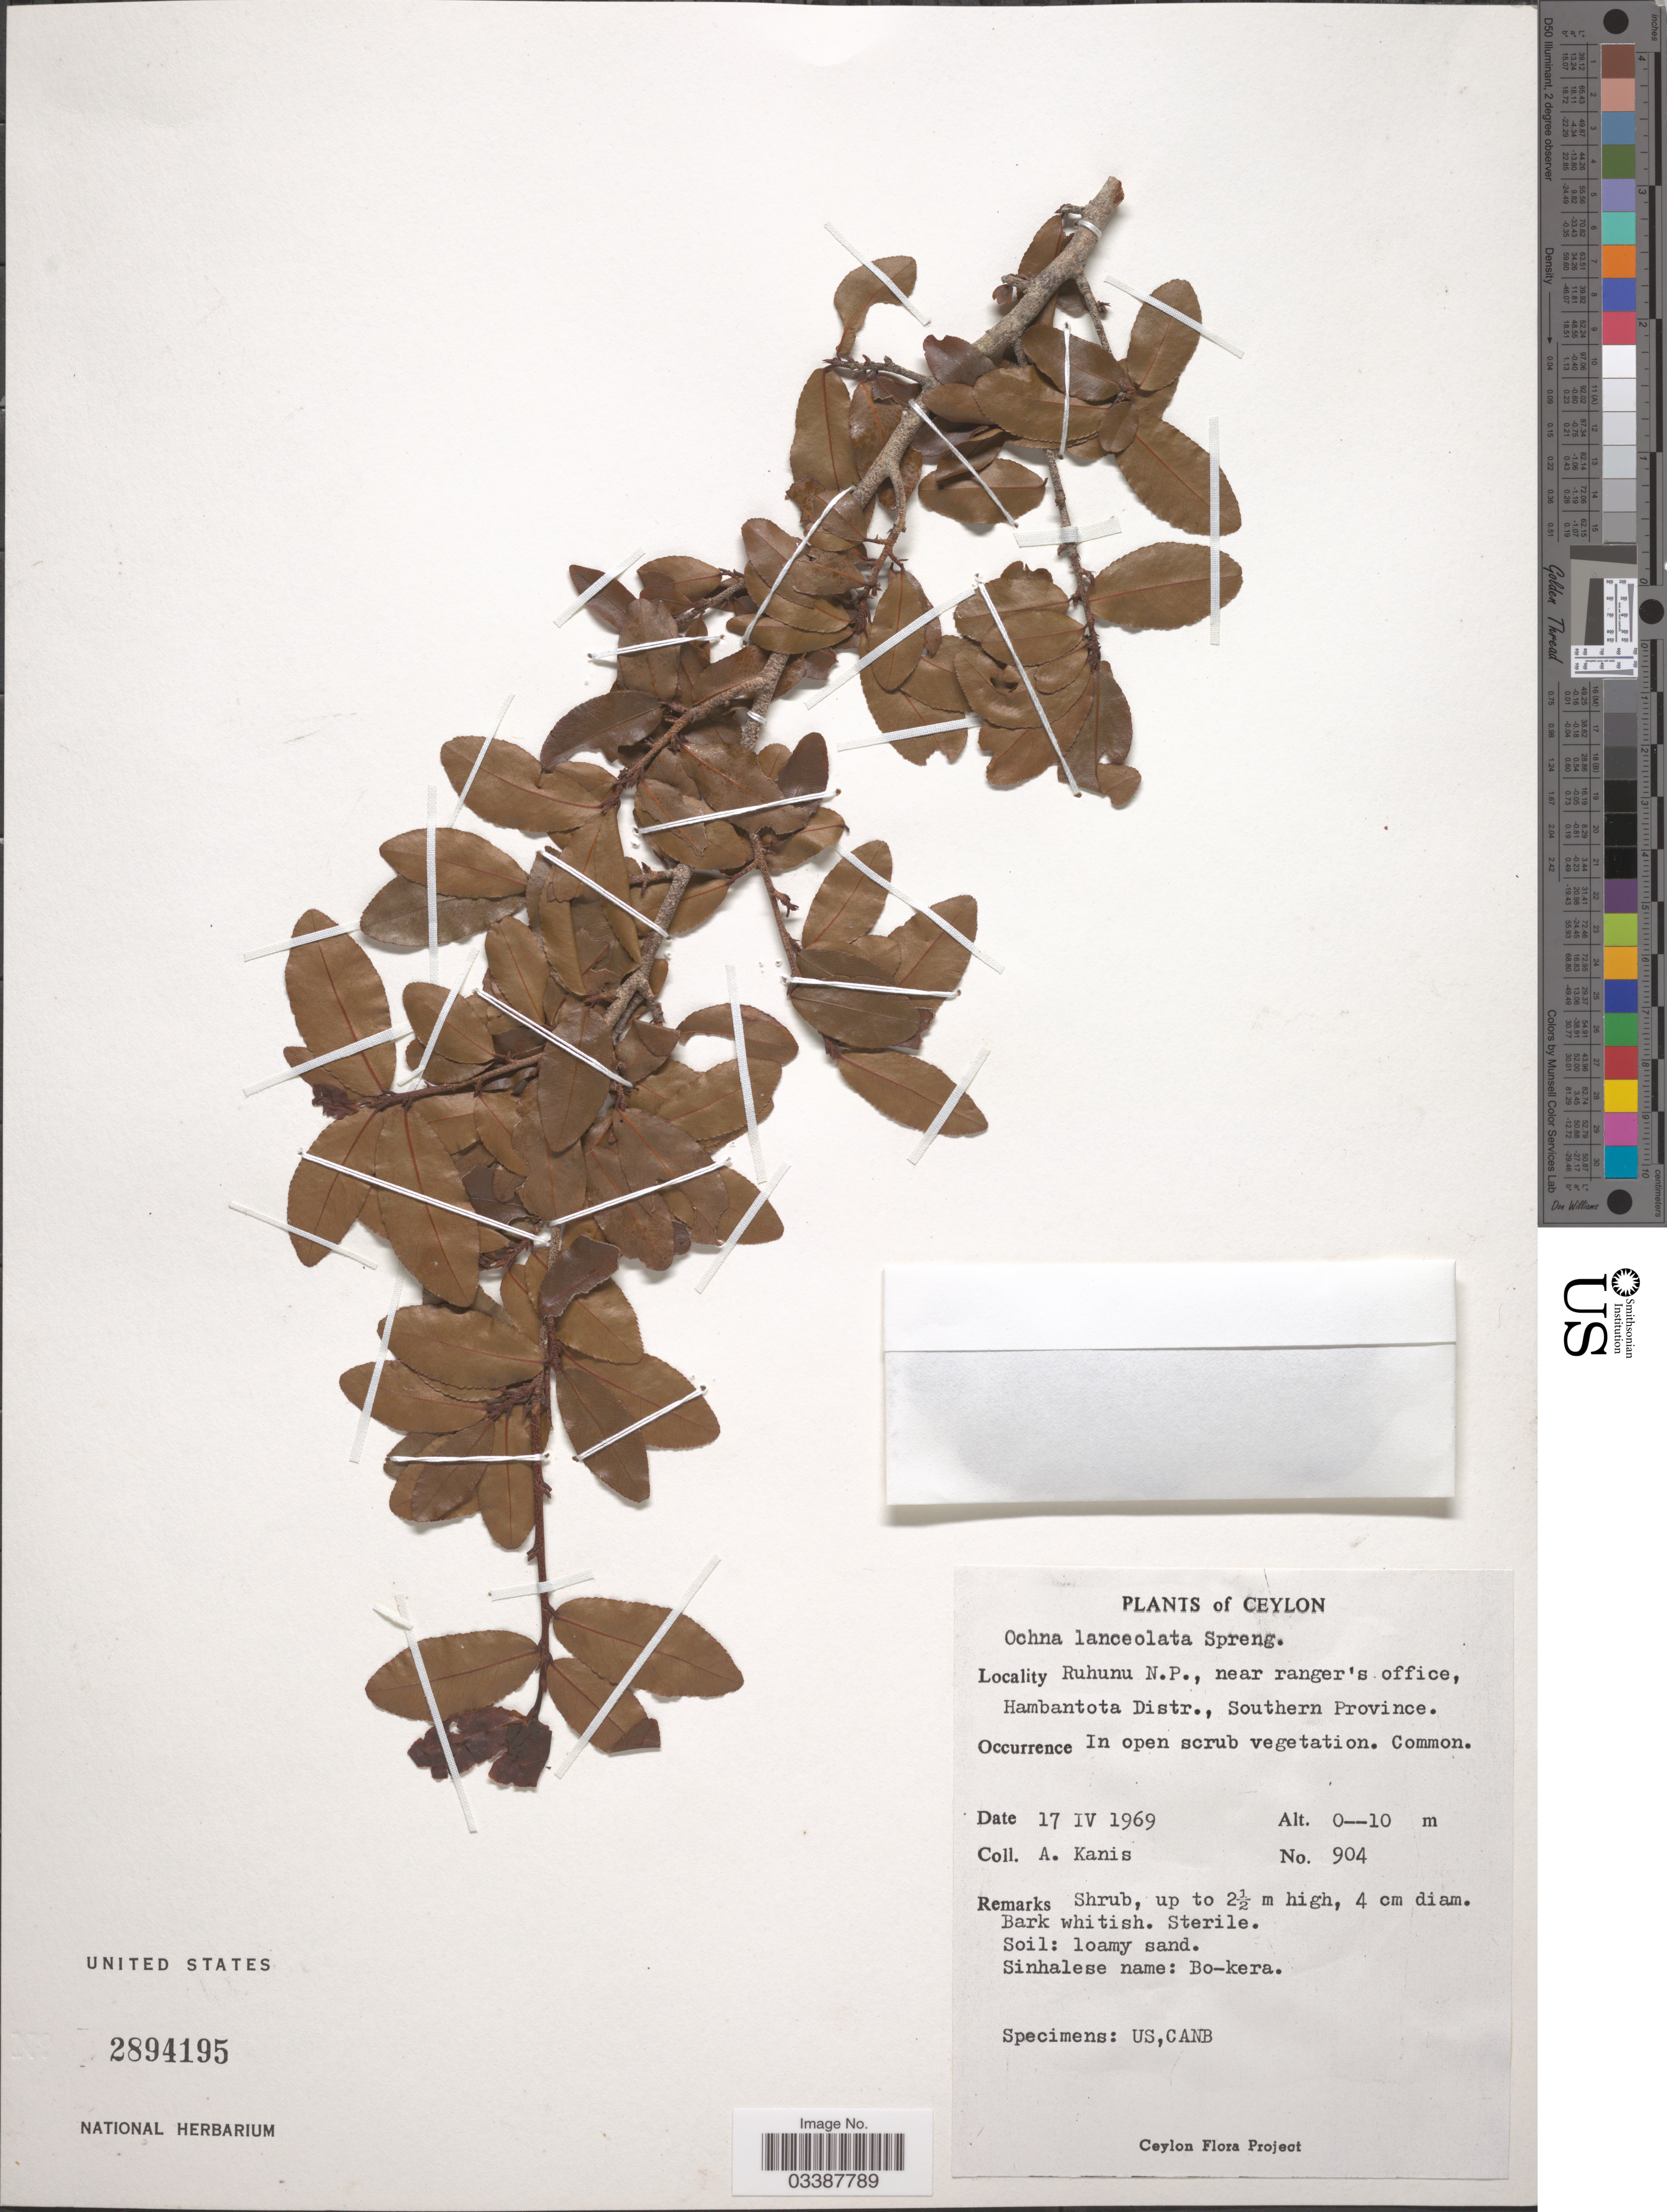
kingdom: Plantae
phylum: Tracheophyta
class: Magnoliopsida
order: Malpighiales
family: Ochnaceae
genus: Ochna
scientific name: Ochna lanceolata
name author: Spreng.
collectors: A. Kanis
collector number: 904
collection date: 1969-04-17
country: Sri Lanka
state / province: Southern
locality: Ceylon. Ruhuna N. P., near ranger's office, Hambantota Distr.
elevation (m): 0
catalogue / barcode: US 2894195